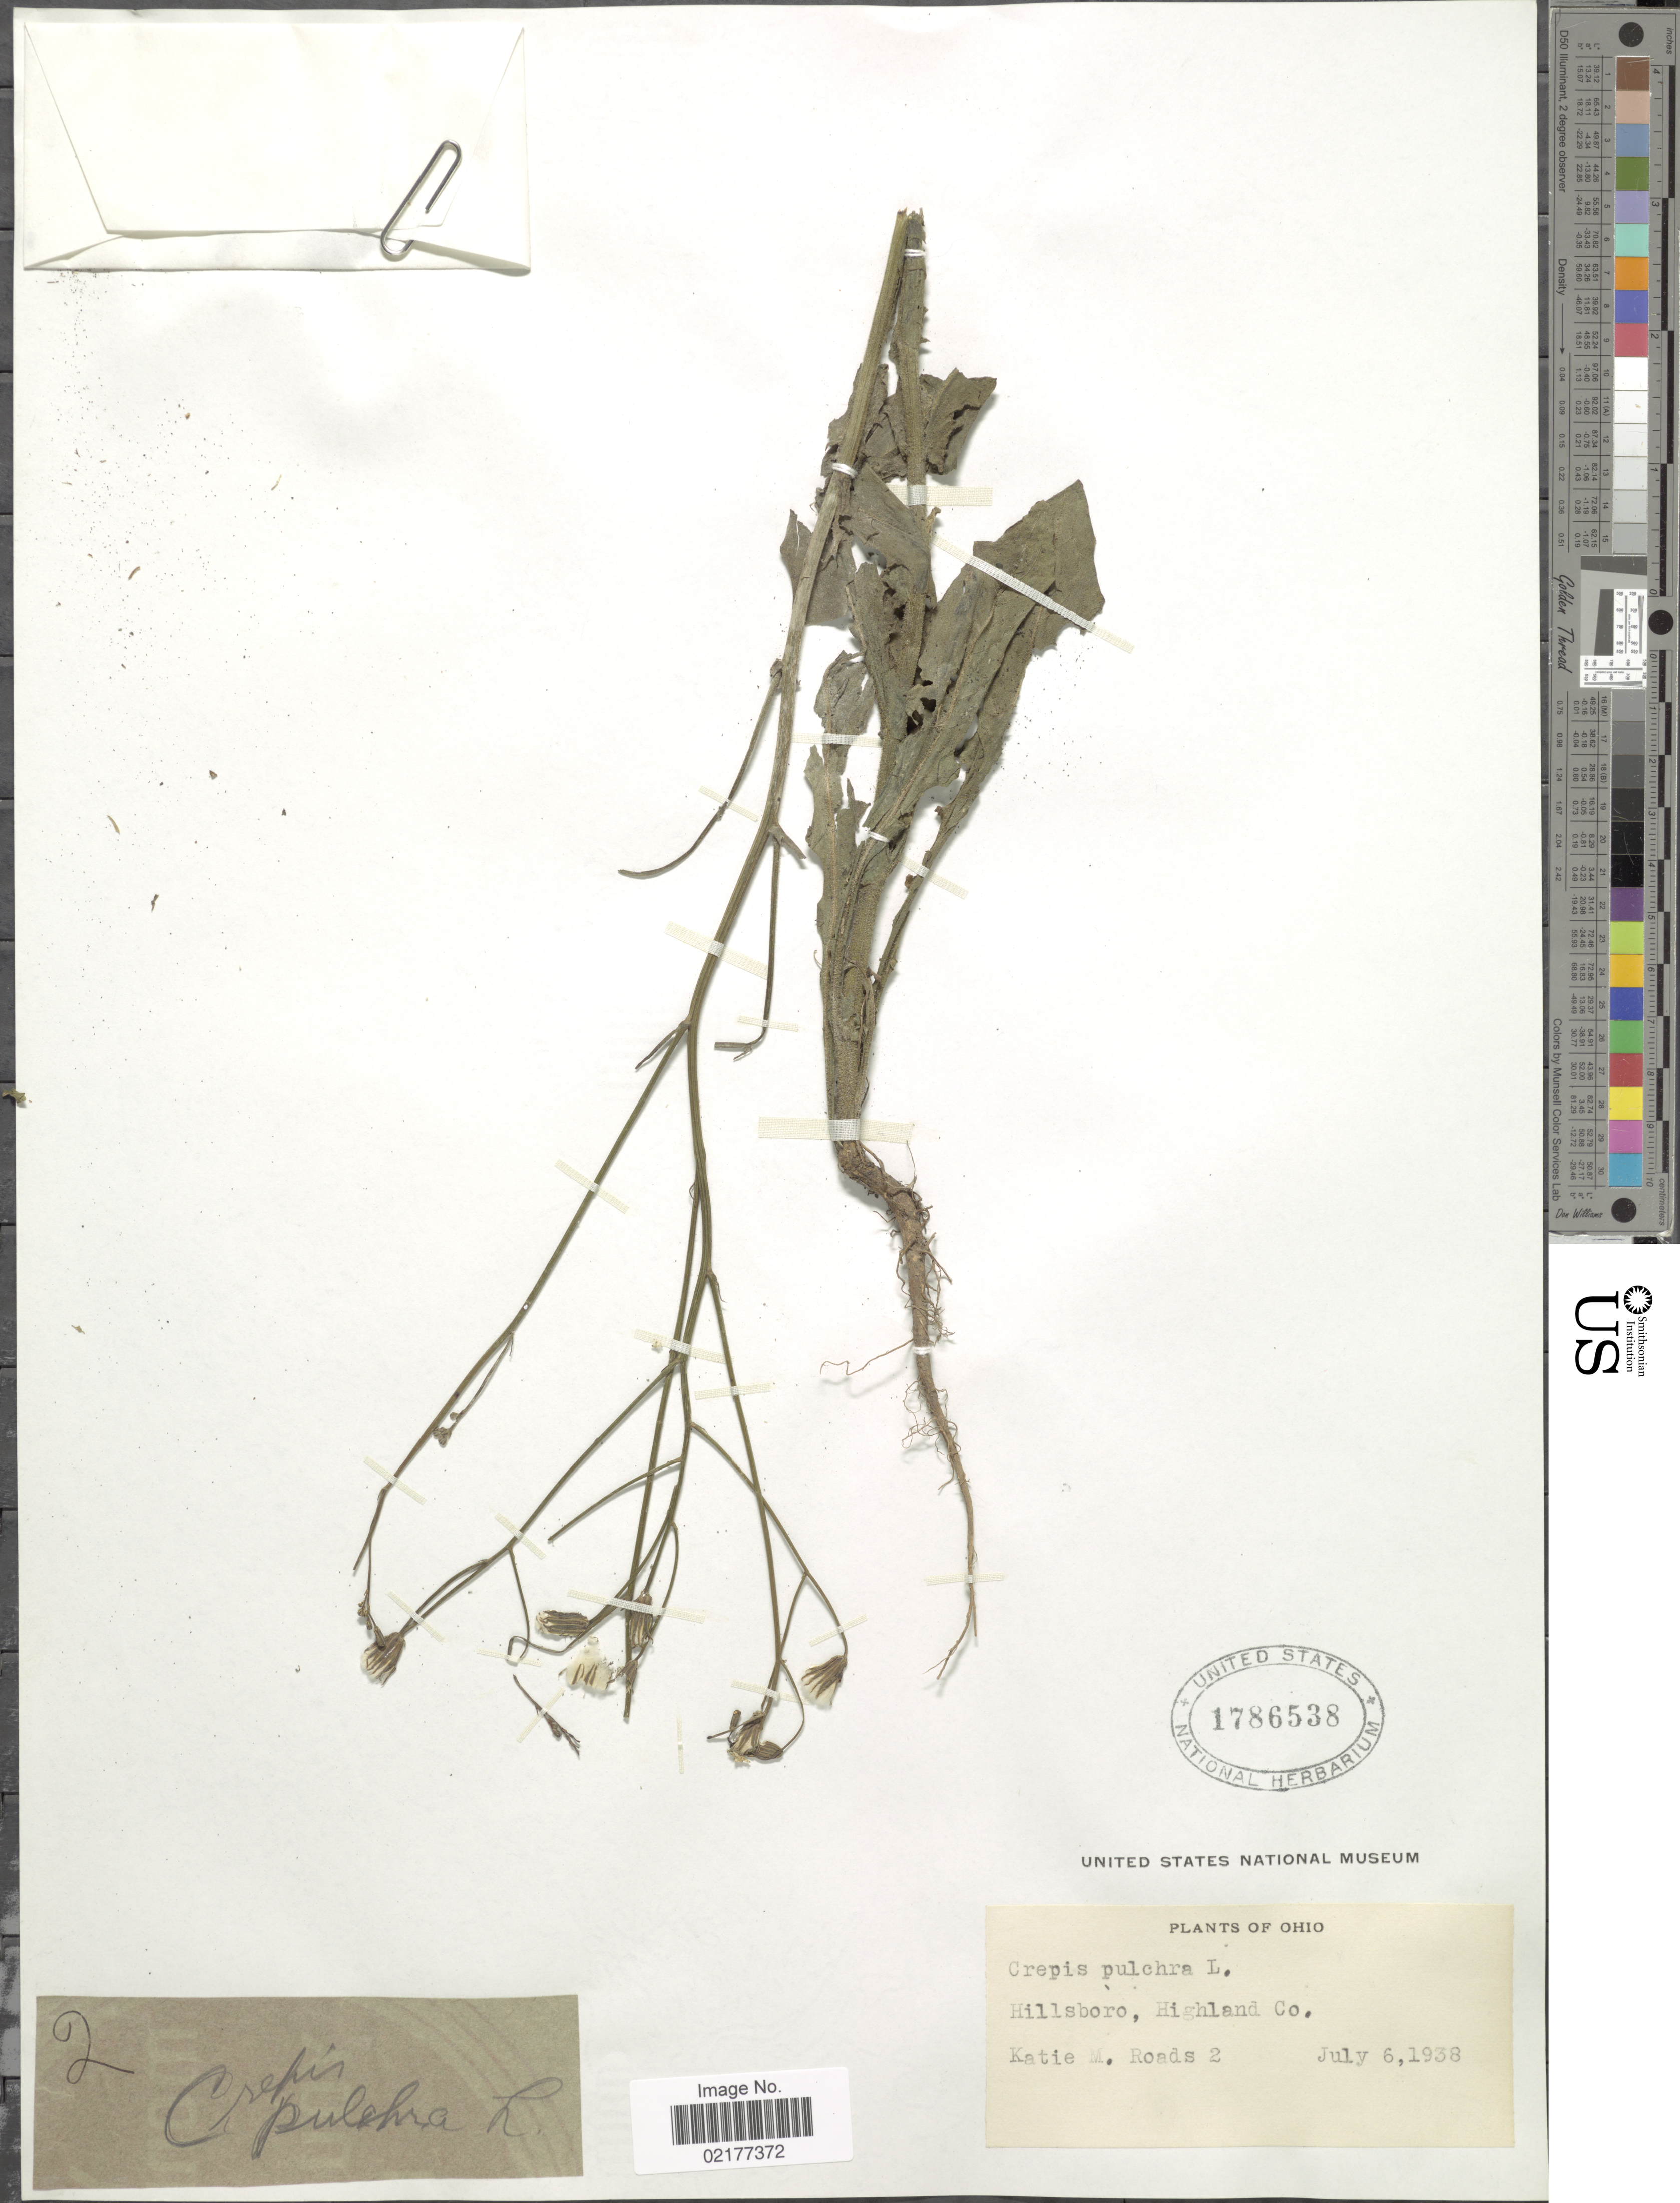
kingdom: Plantae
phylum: Tracheophyta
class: Magnoliopsida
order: Asterales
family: Asteraceae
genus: Crepis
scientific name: Crepis pulchra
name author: L.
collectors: K. Roads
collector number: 2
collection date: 1938-07-06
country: United States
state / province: Ohio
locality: Hillsboro, Highland Co.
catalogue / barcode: US 1786538